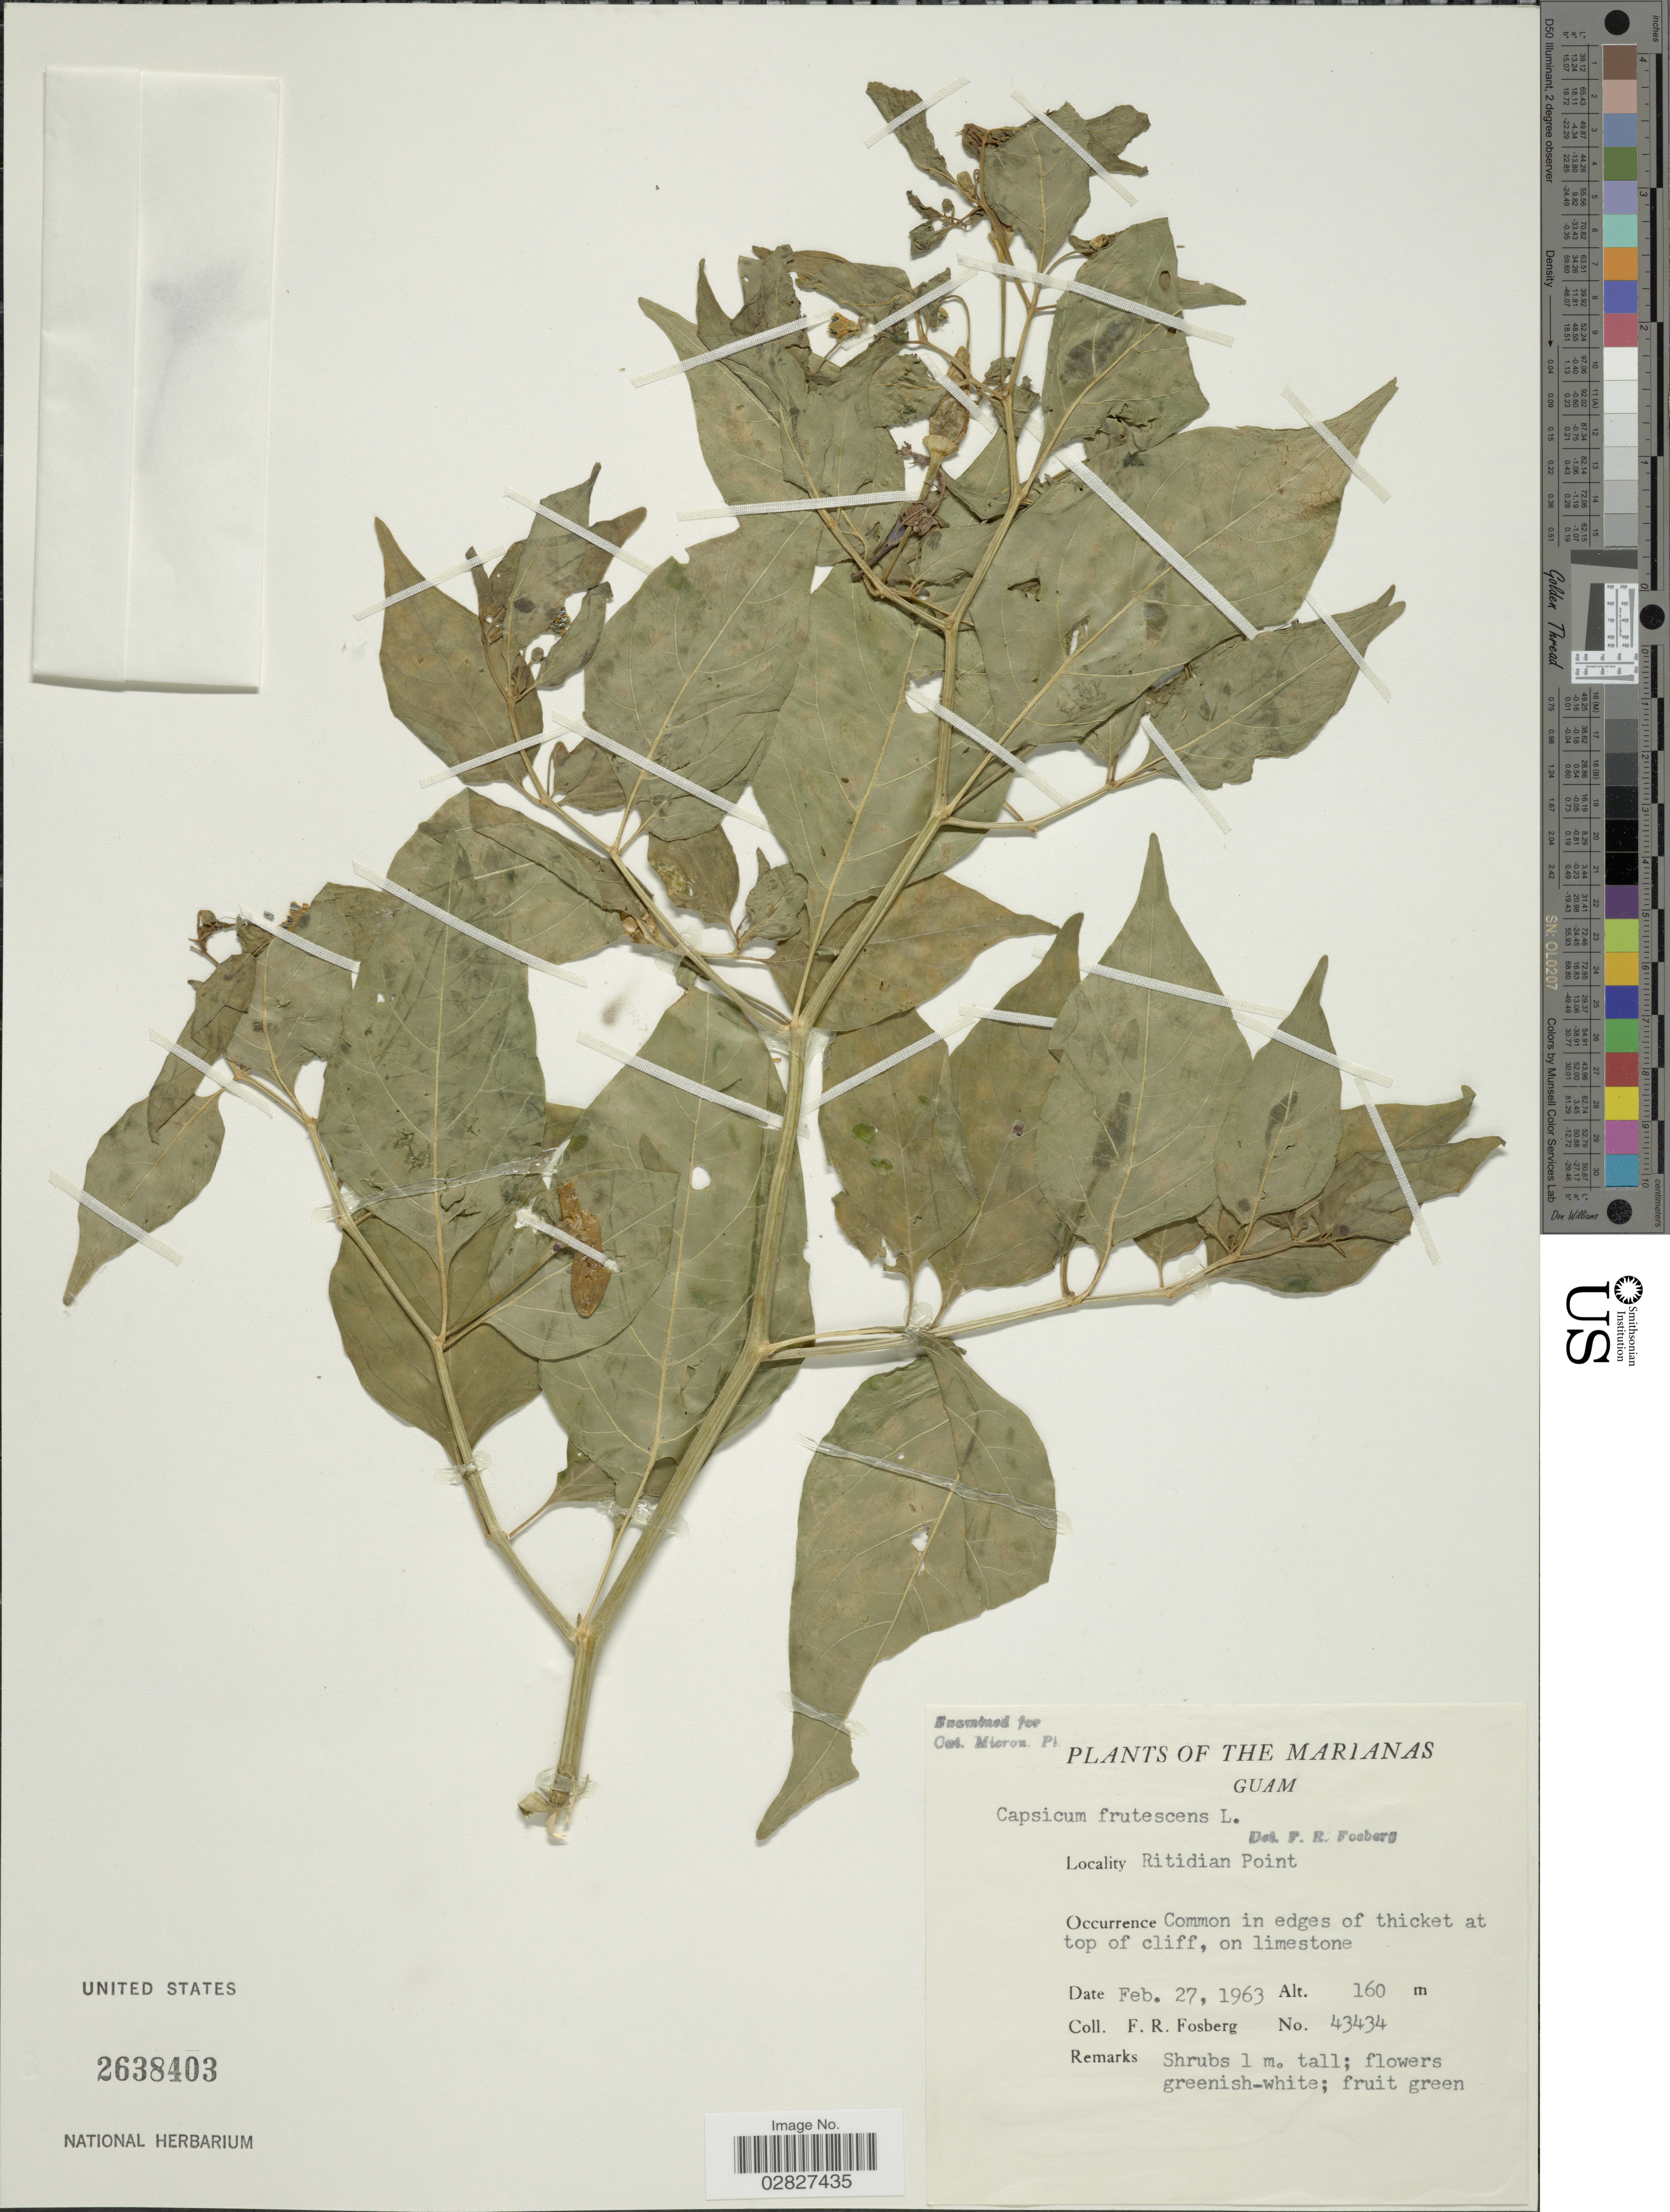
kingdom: Plantae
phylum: Tracheophyta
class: Magnoliopsida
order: Solanales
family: Solanaceae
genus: Capsicum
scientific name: Capsicum frutescens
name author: L.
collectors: F. R. Fosberg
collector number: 43434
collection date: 1963-02-27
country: Guam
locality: Marianas. Ritidian Point.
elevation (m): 160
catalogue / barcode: US 2638403